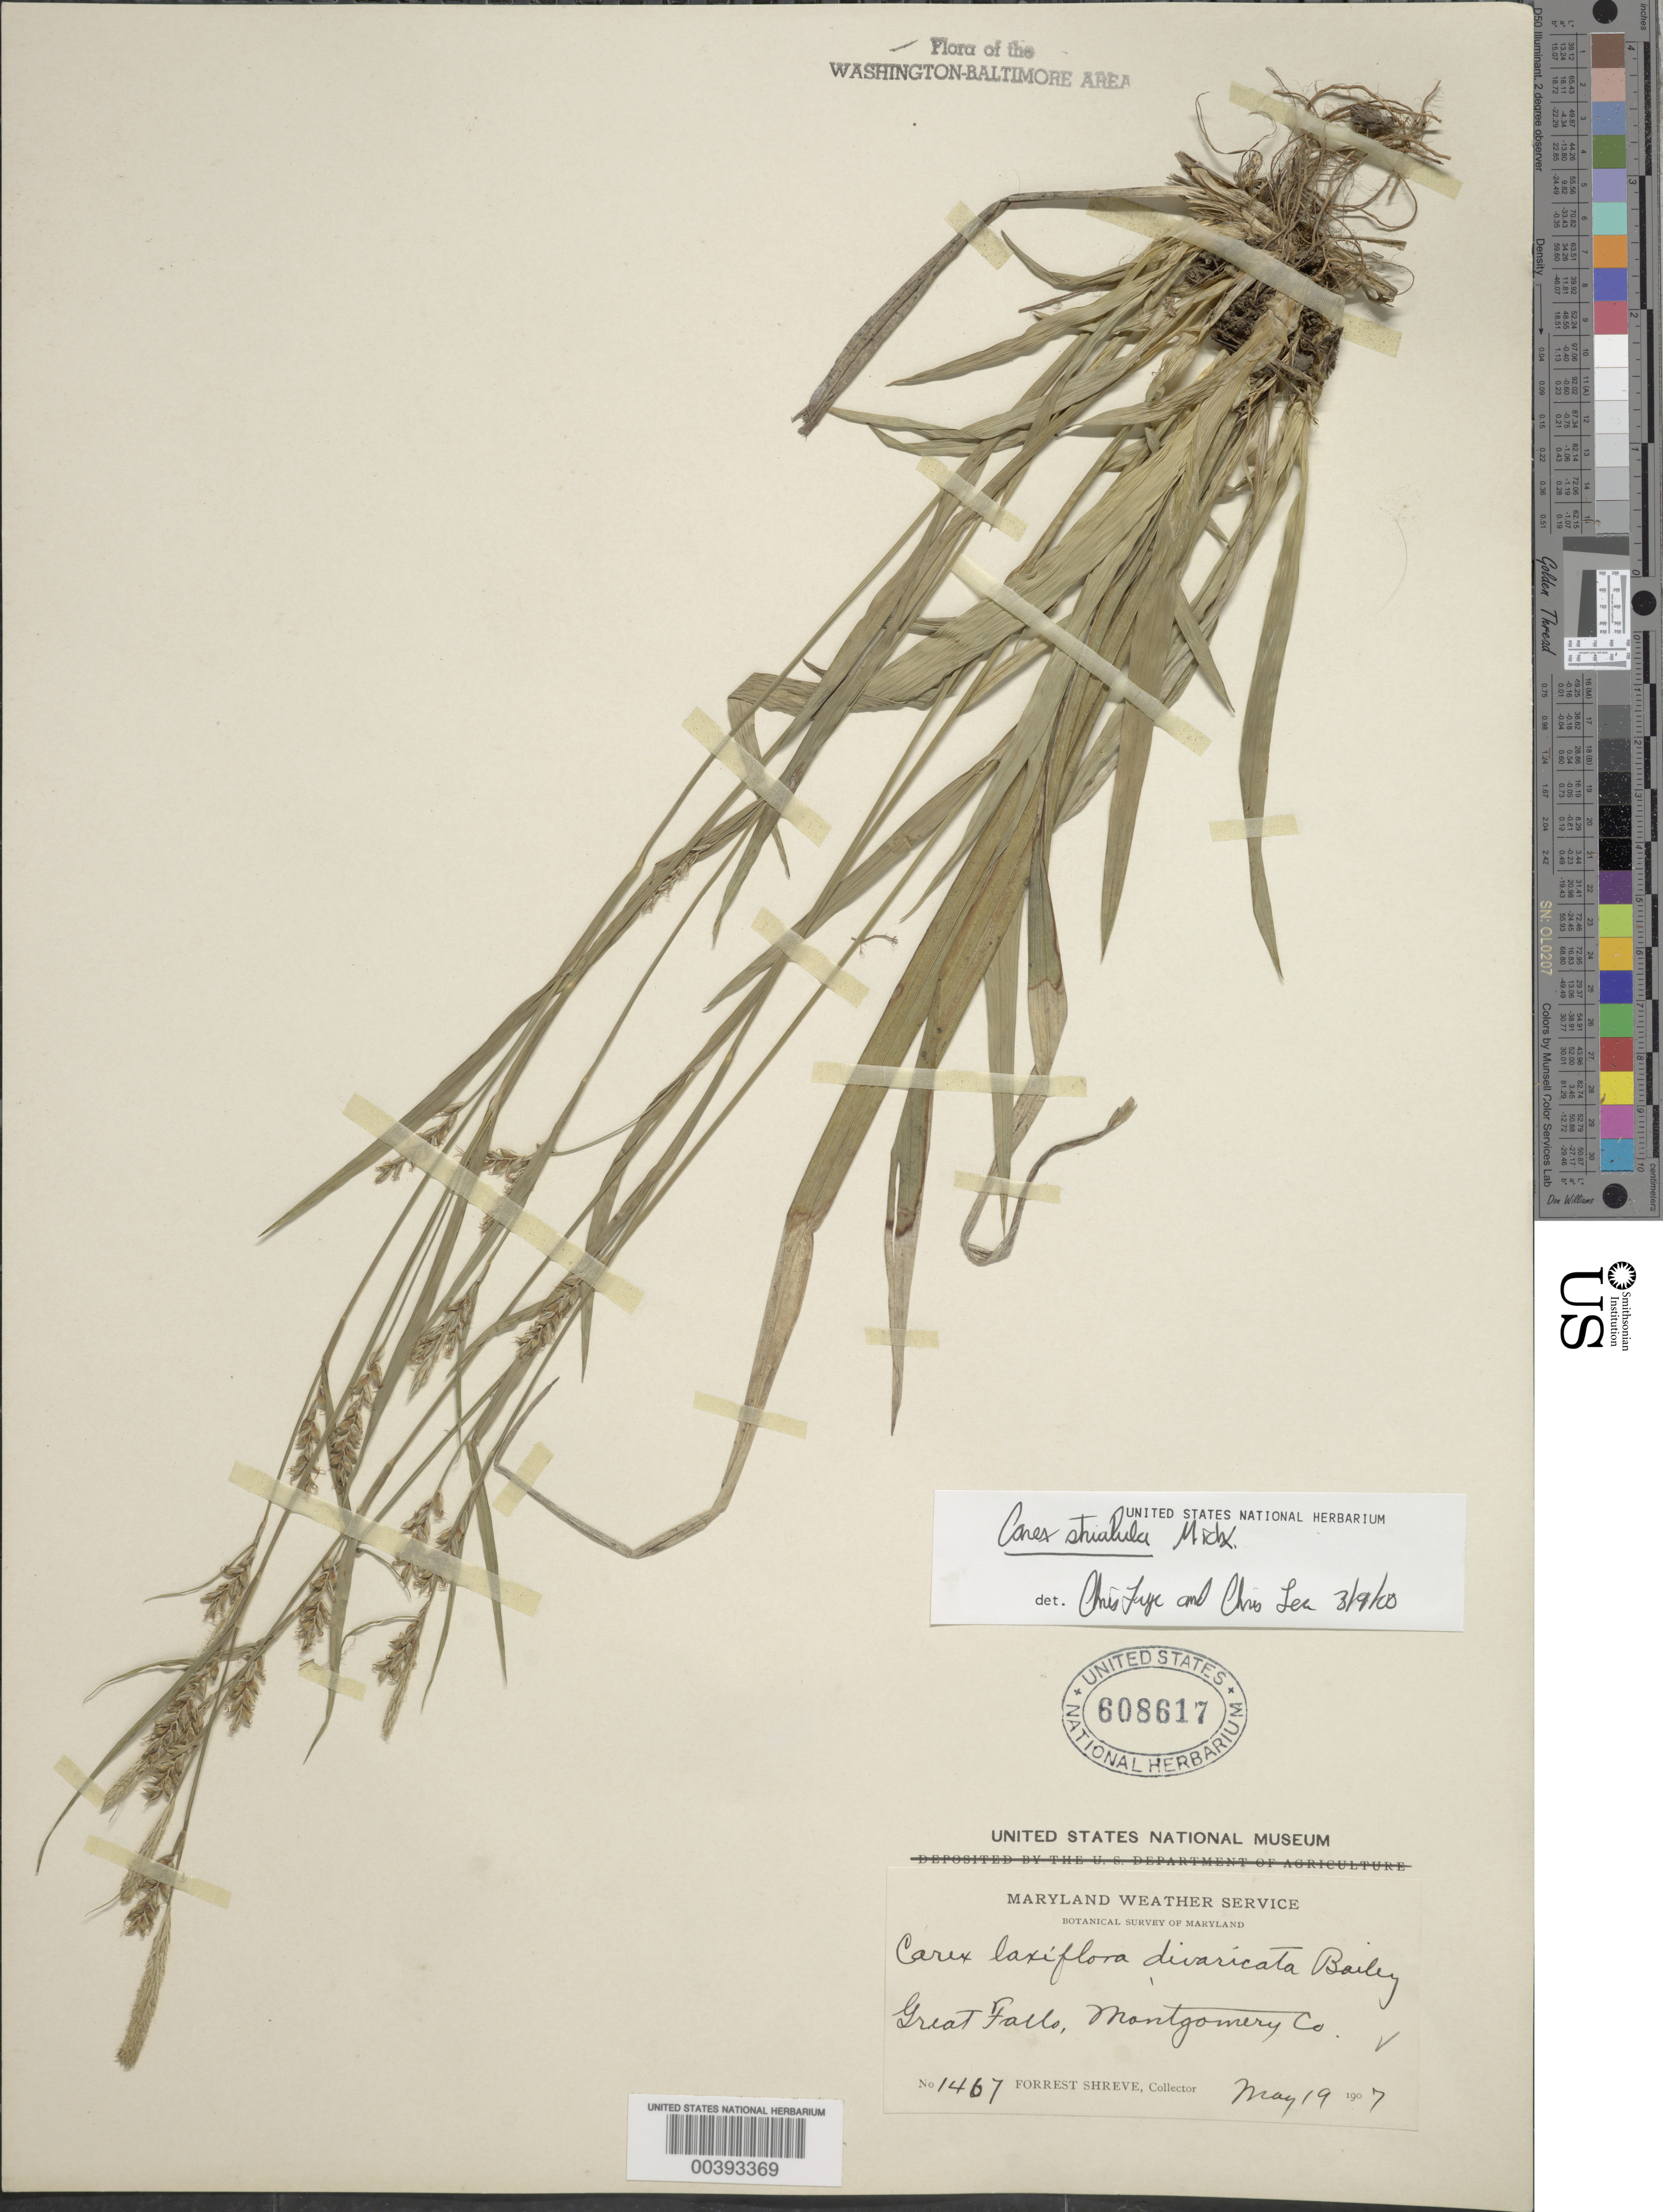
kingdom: Plantae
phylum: Tracheophyta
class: Liliopsida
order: Poales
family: Cyperaceae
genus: Carex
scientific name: Carex striatula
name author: Michx.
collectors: F. Shreve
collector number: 1467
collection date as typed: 19 May 1907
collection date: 1907-05-19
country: United States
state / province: Maryland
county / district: Montgomery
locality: Great Falls C. & O. Canal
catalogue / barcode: US 608617